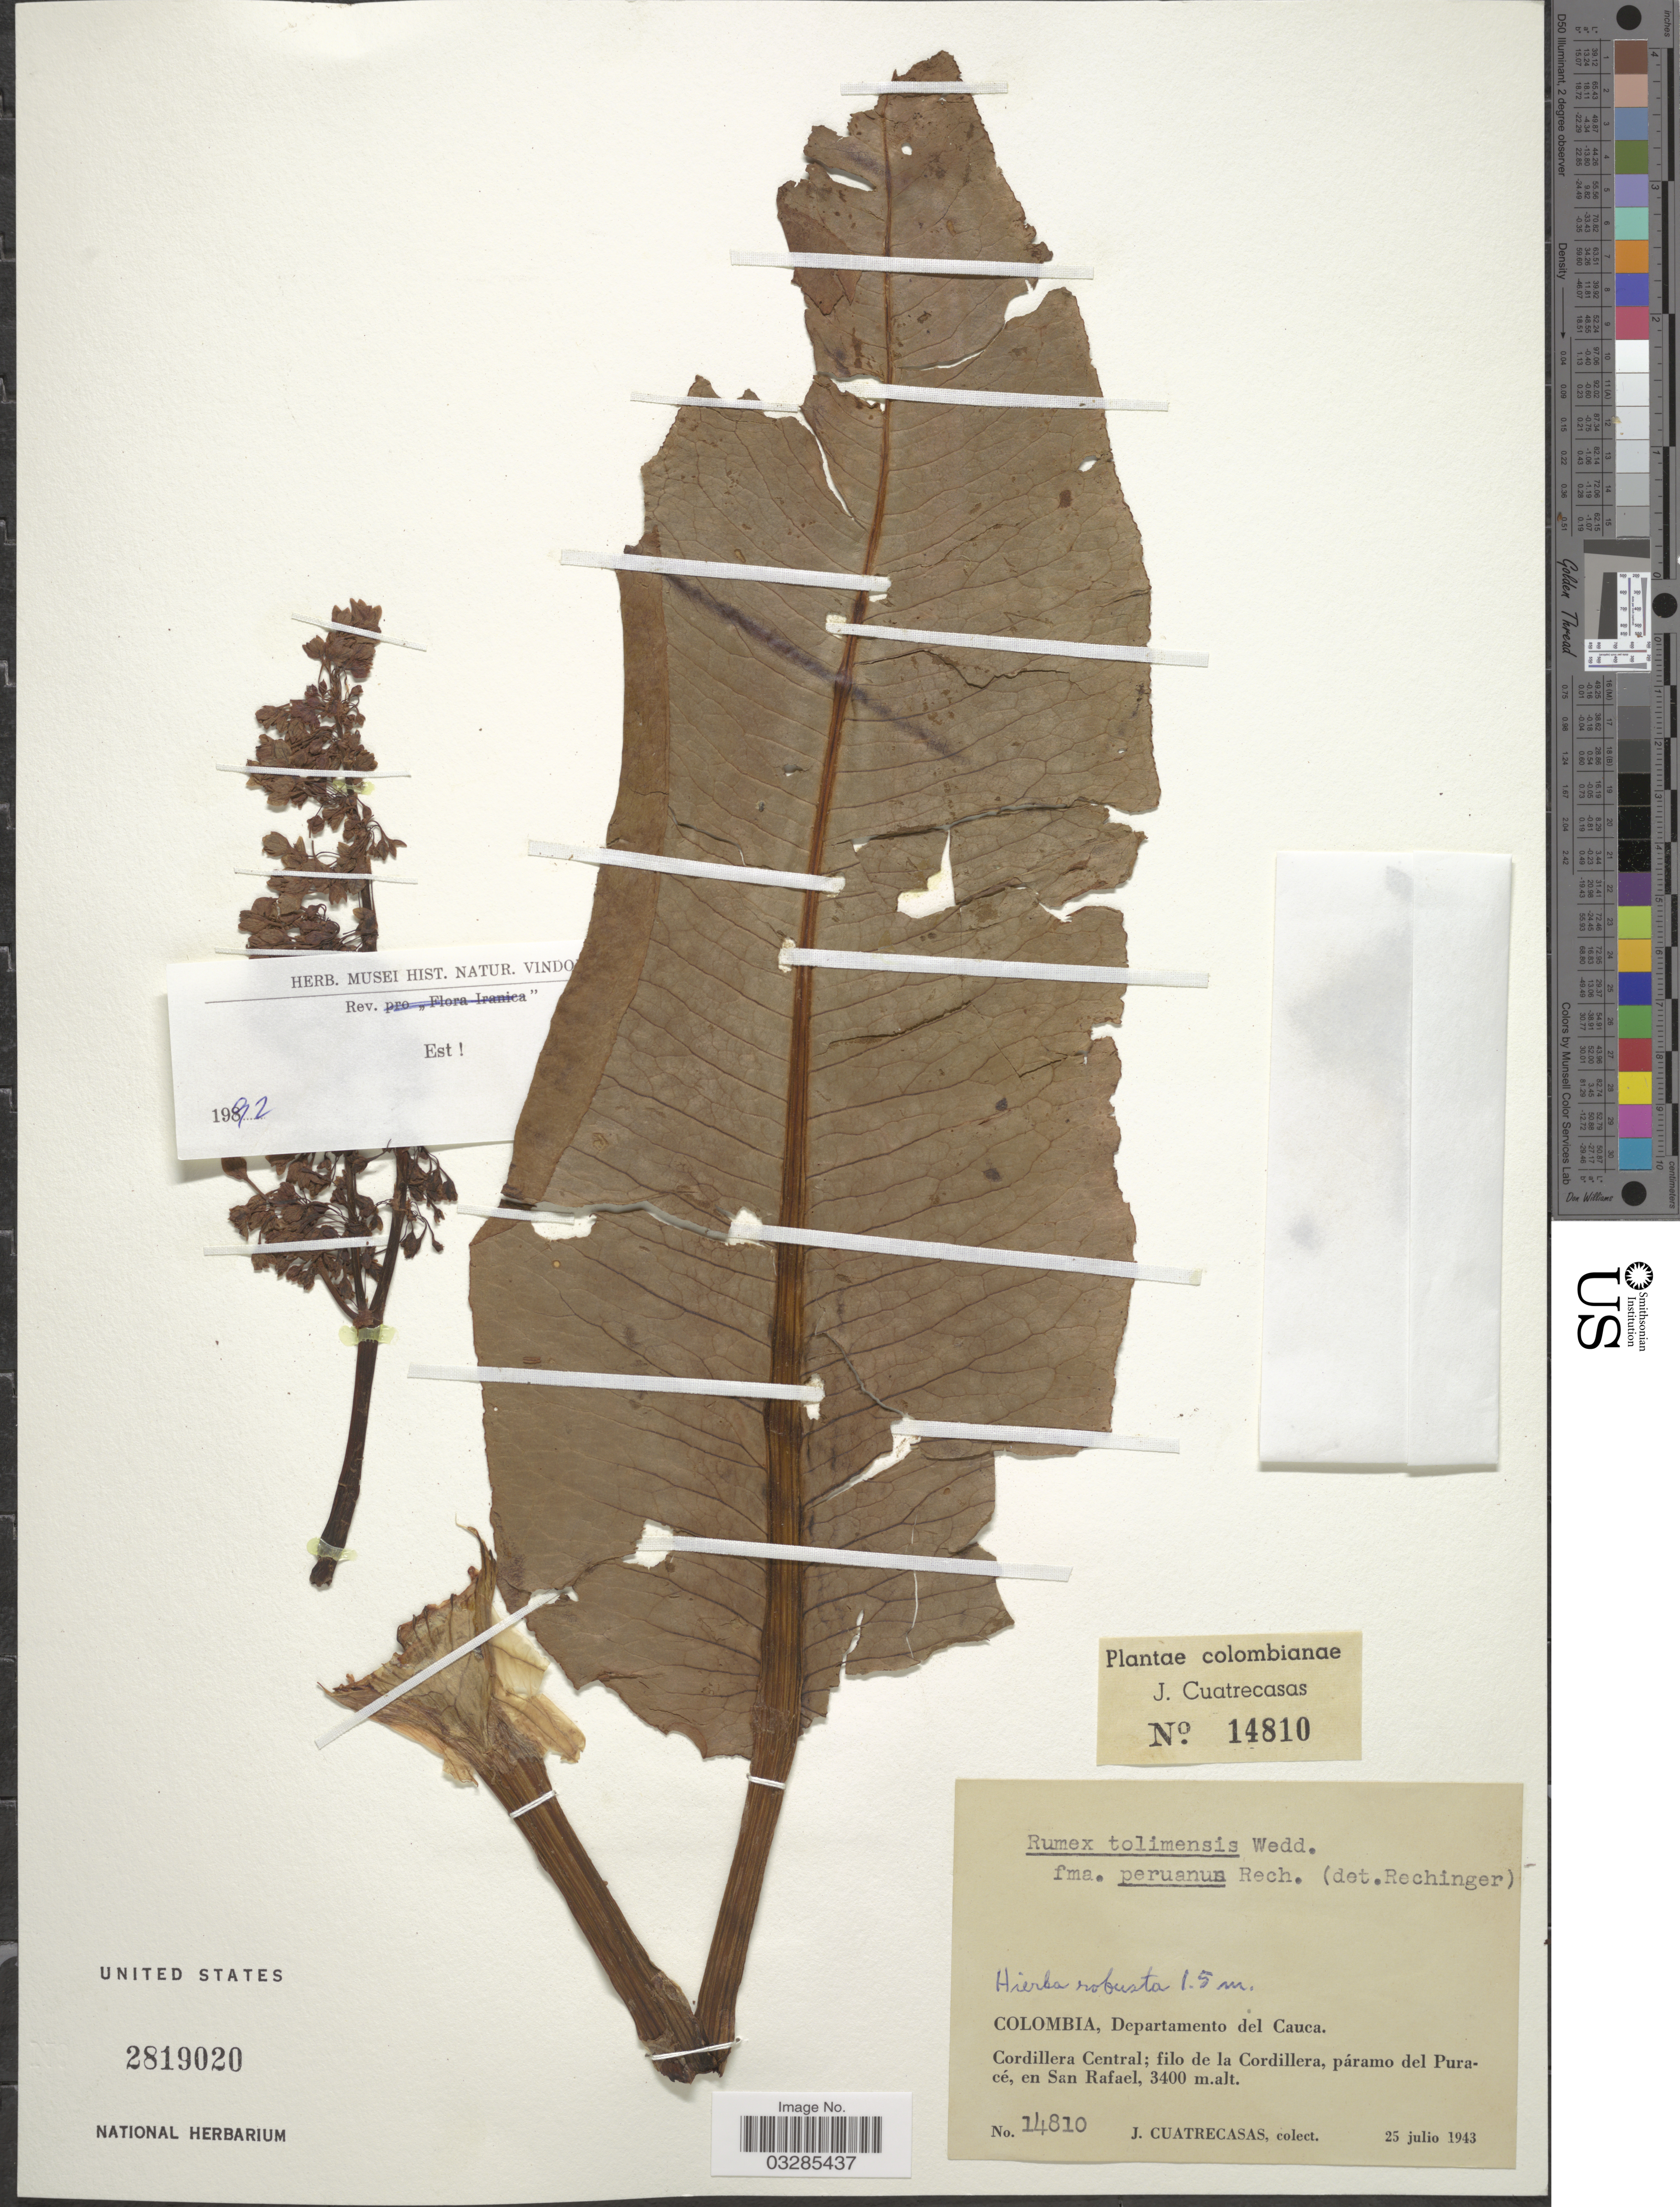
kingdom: Plantae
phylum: Tracheophyta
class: Magnoliopsida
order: Caryophyllales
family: Polygonaceae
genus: Rumex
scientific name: Rumex tolimensis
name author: Wedd.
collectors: J. Cuatrecasas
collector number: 14810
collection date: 1943-07-25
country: Colombia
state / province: Valle del Cauca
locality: Departamento del Cauca. Cordillera Central; filo de la Cordillera, páramo del Puracé, en San Rafael.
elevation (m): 3400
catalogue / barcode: US 2819020